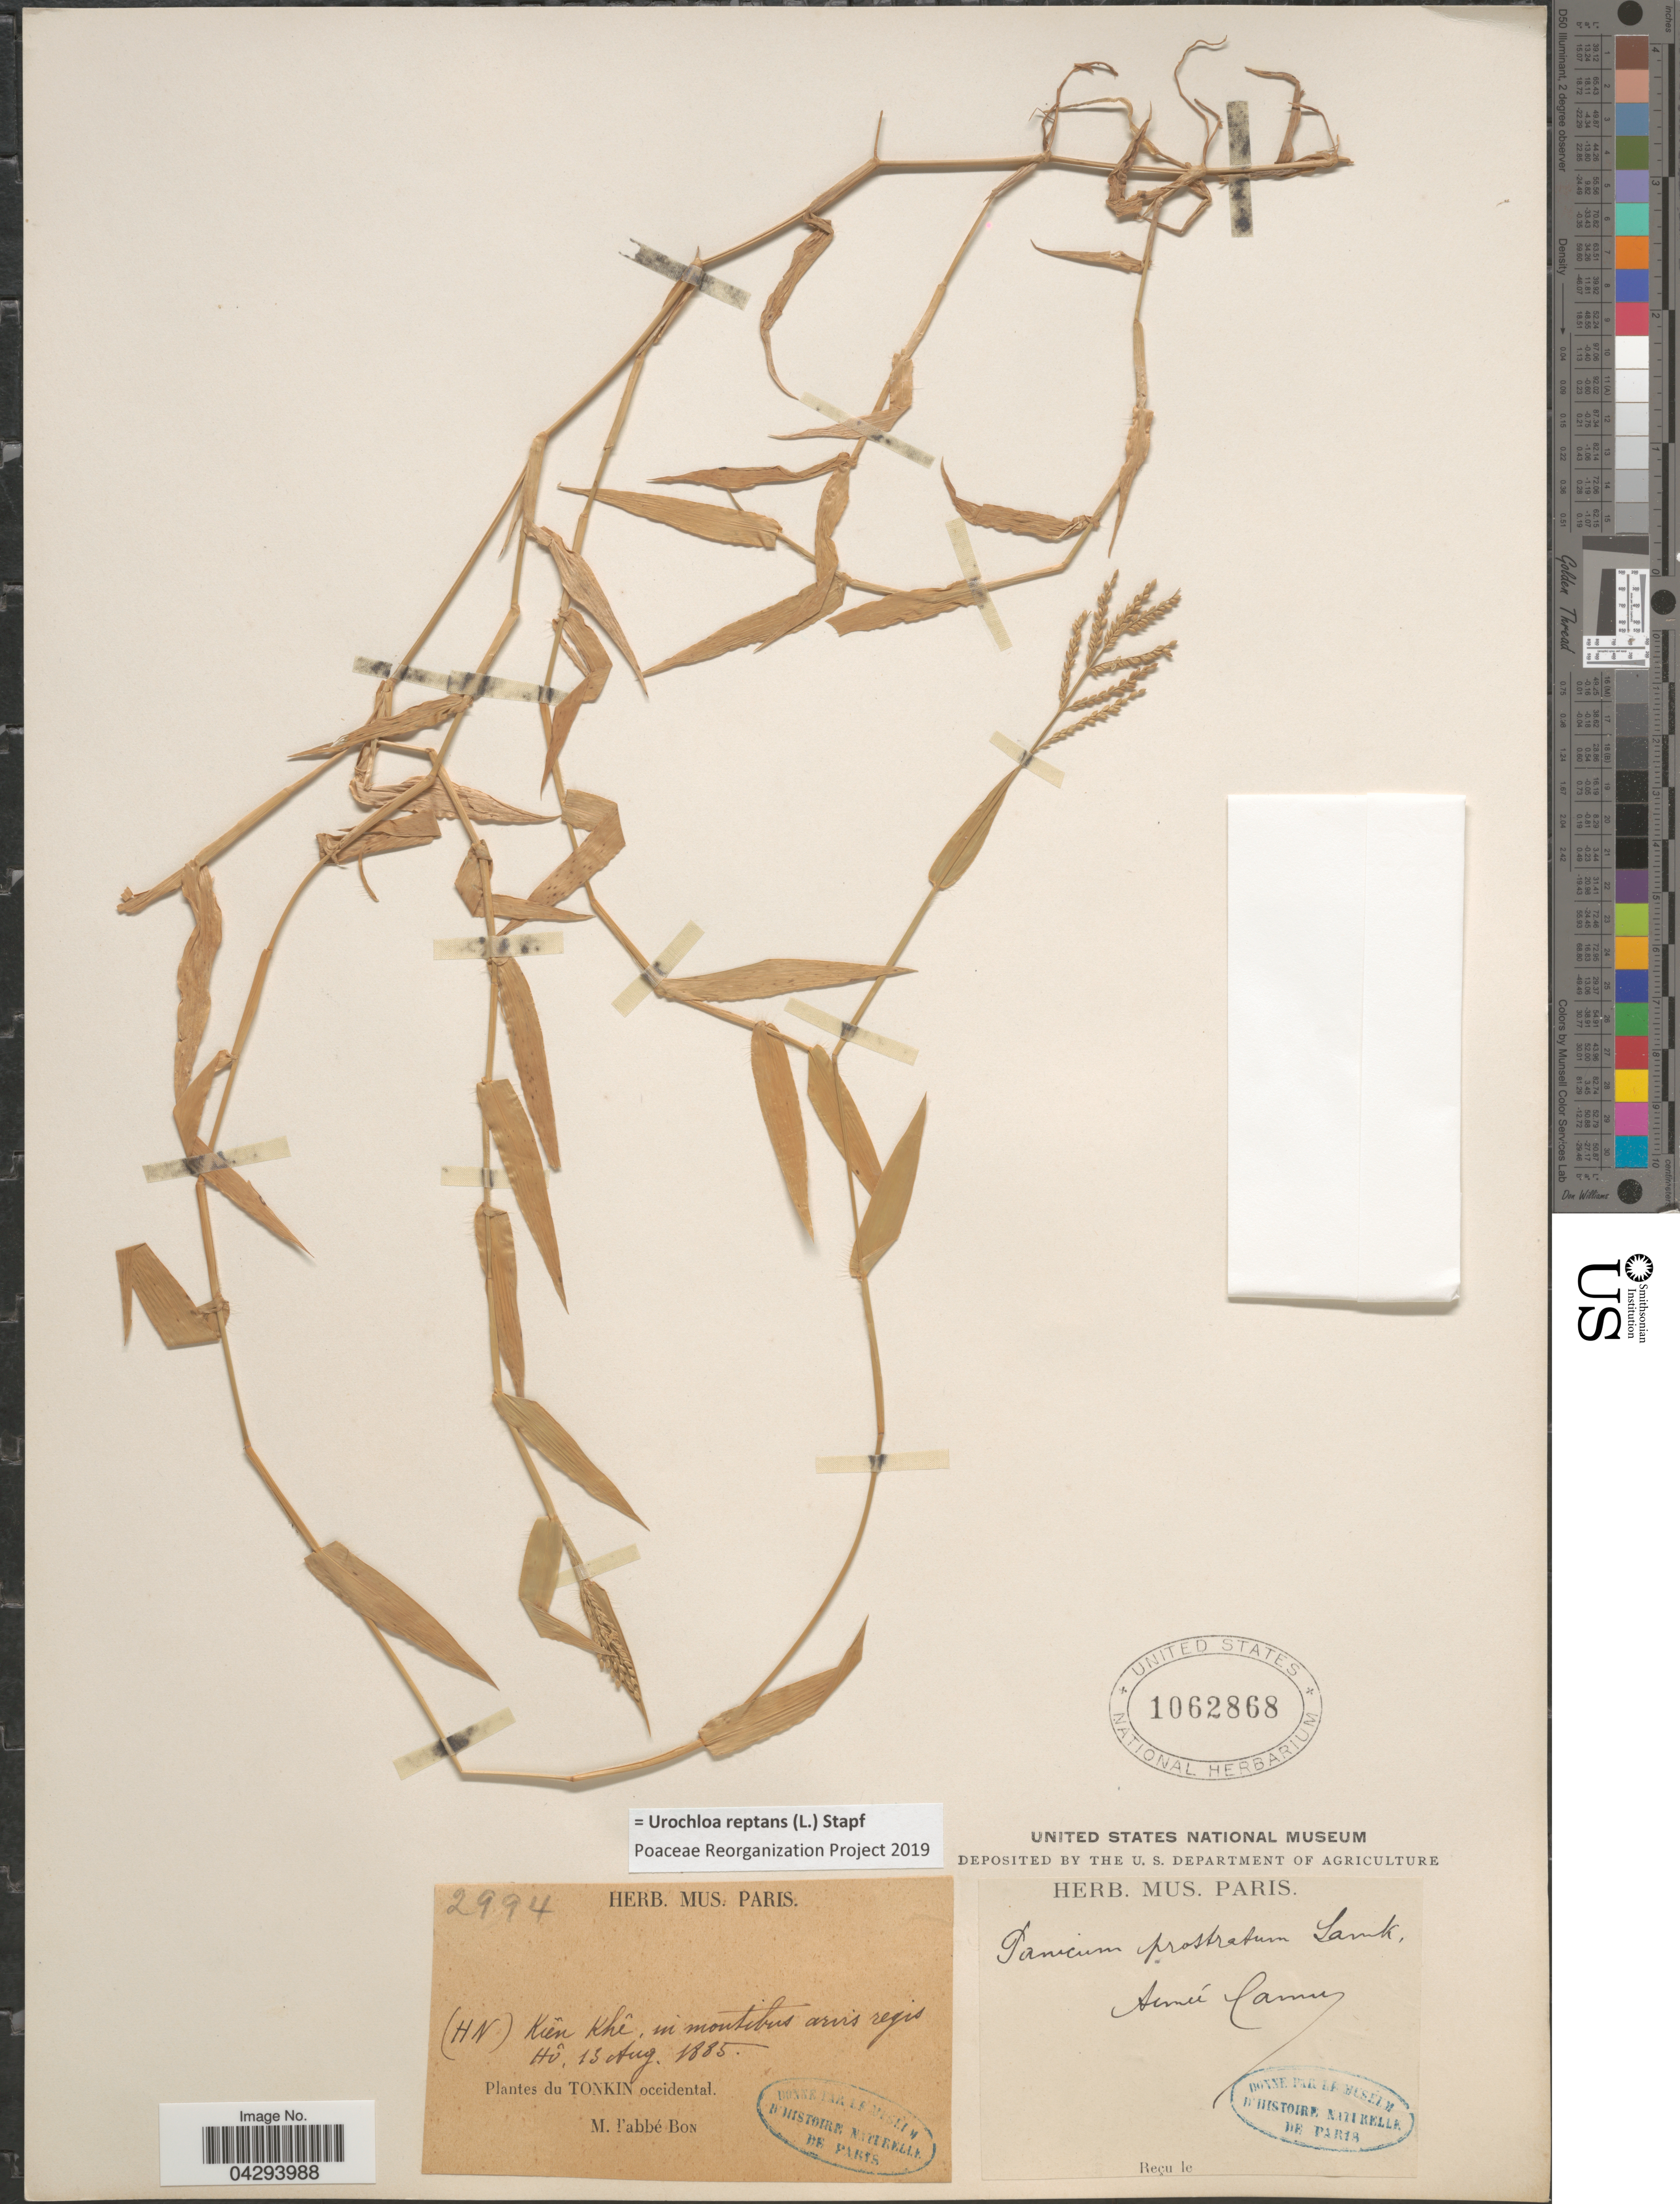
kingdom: Plantae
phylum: Tracheophyta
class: Liliopsida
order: Poales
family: Poaceae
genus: Urochloa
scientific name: Urochloa reptans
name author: (L.) Stapf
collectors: H. F. Bon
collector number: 2994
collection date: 1885-08-13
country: Vietnam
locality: Kien Khe, in montibus arirs regio Ho. Tonkin occidental.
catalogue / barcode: US 1062868